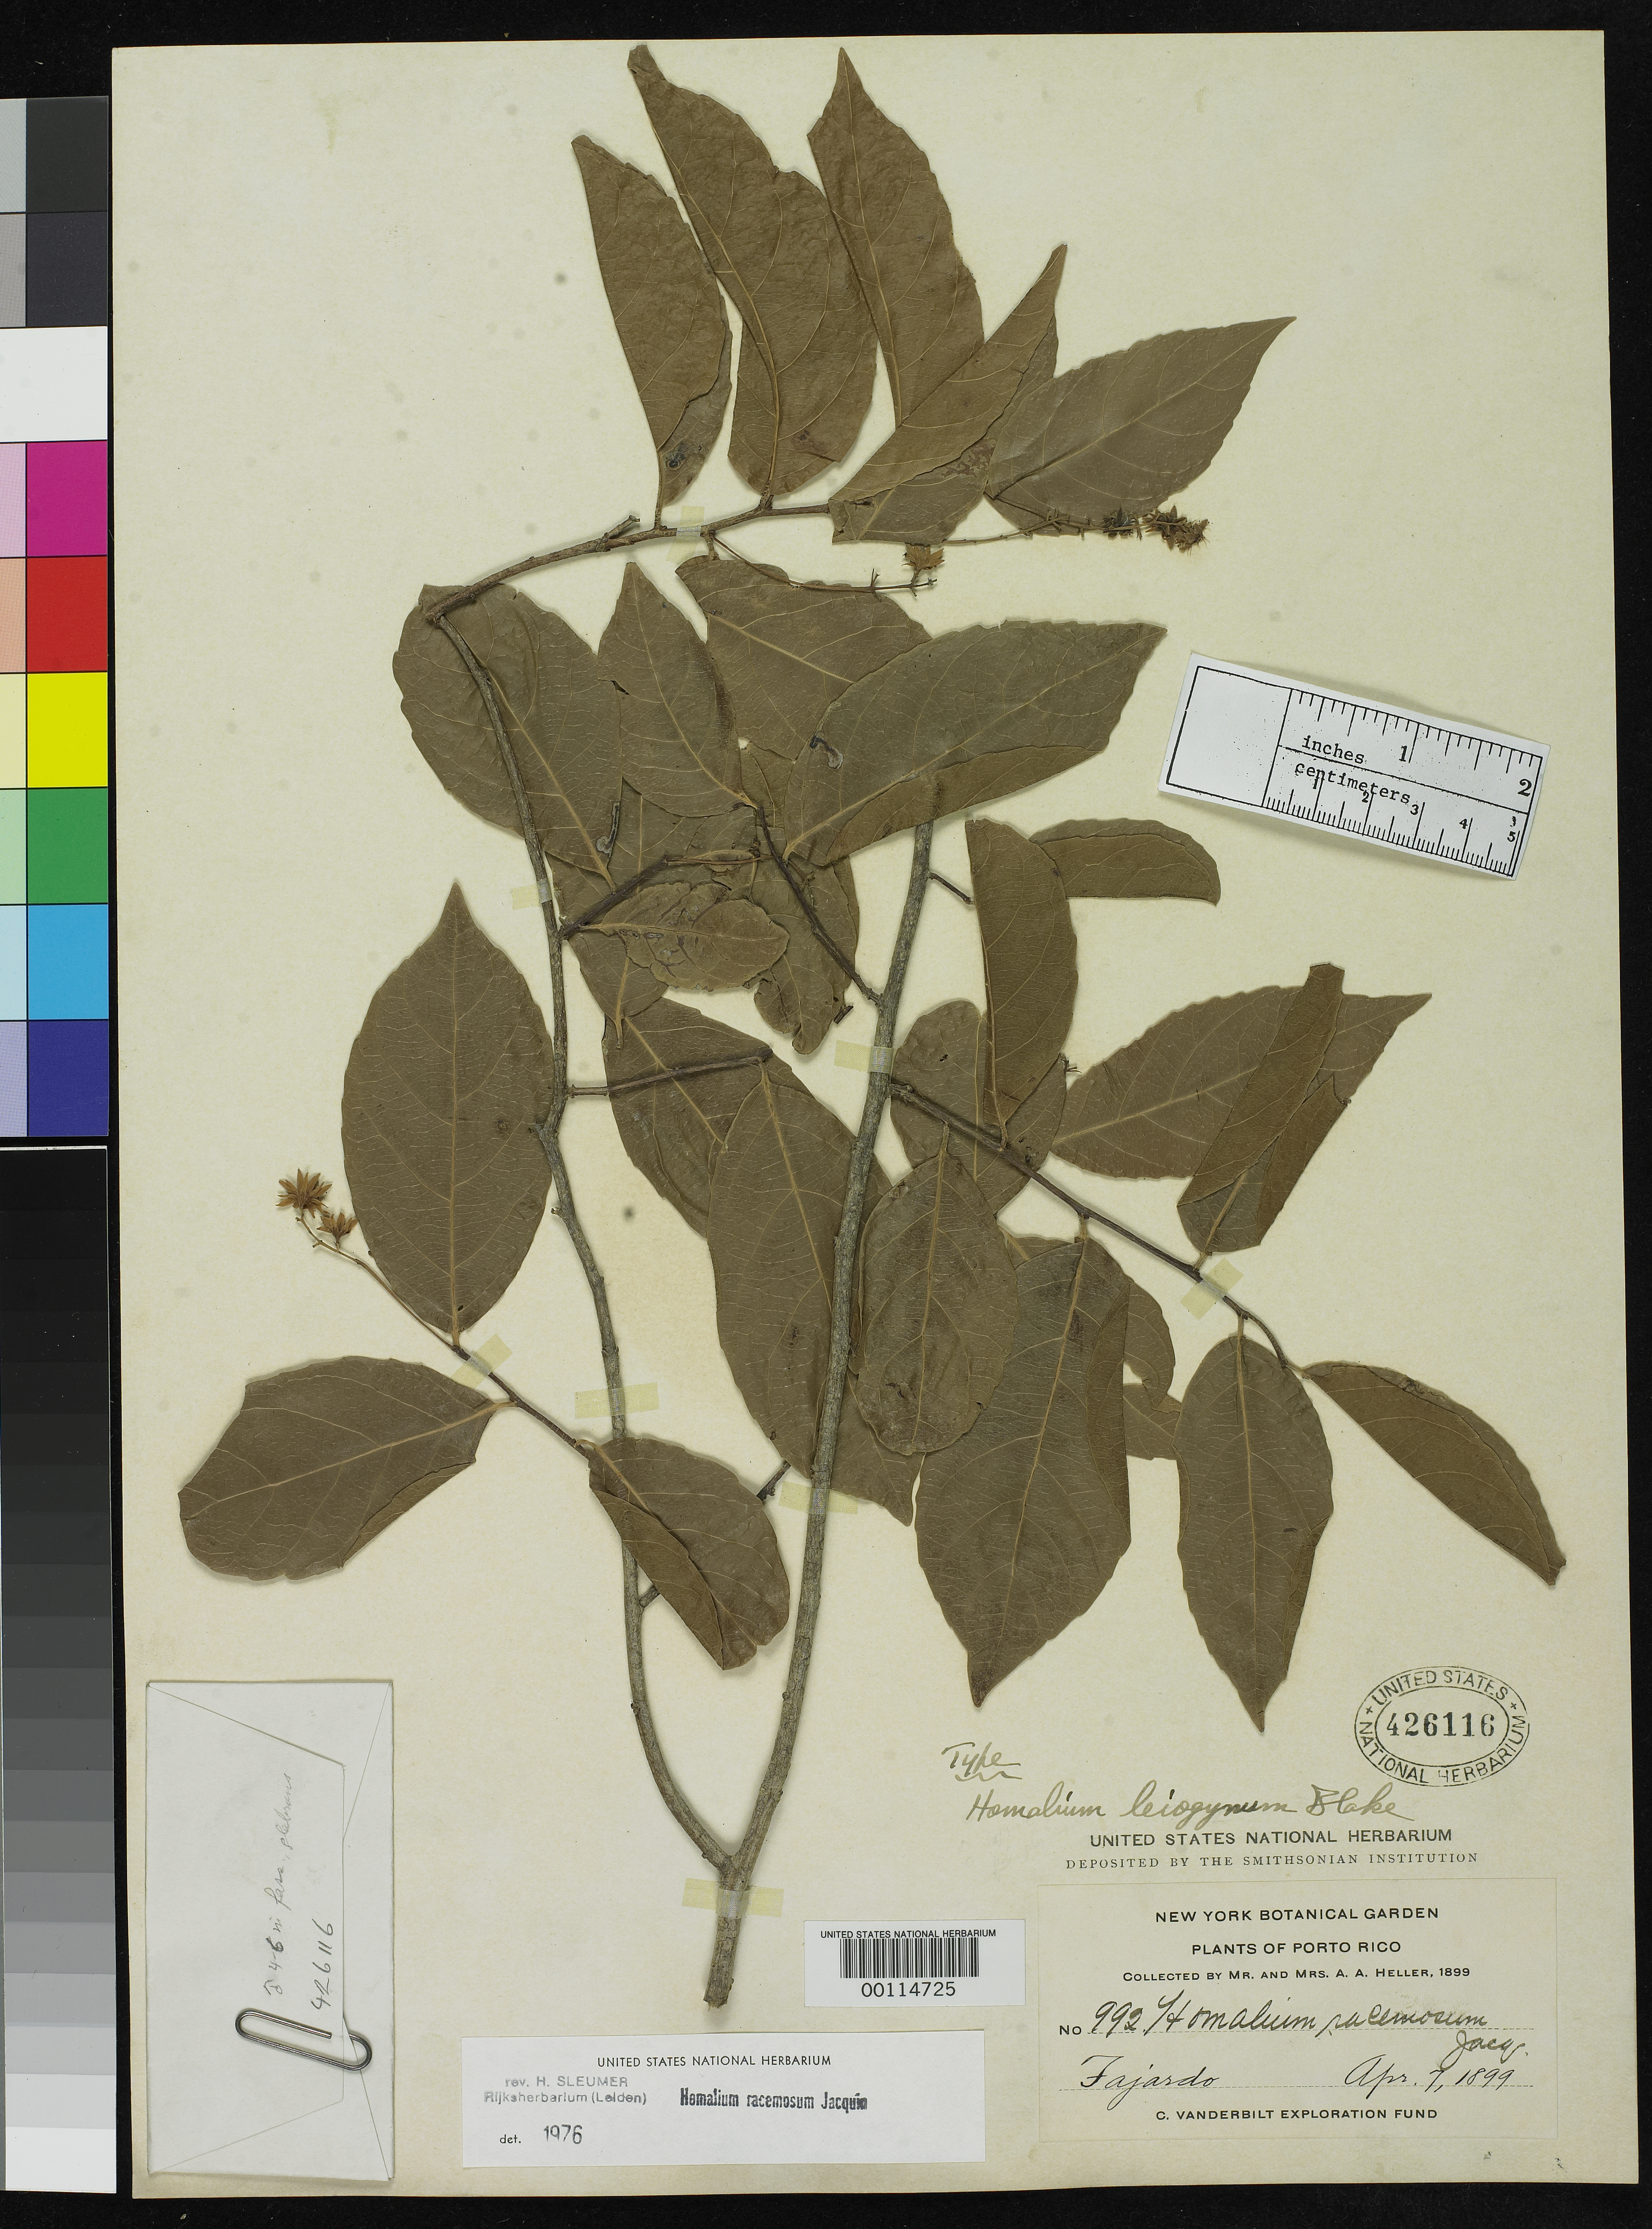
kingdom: Plantae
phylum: Tracheophyta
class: Magnoliopsida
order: Malpighiales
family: Salicaceae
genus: Homalium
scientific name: Homalium leiogynum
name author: S.F. Blake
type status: Holotype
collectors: A. A. Heller & E. G. Heller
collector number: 992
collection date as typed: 07 Apr 1899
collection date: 1899-04-07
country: Puerto Rico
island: Greater Antilles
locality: Fajardo.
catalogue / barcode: US 426116